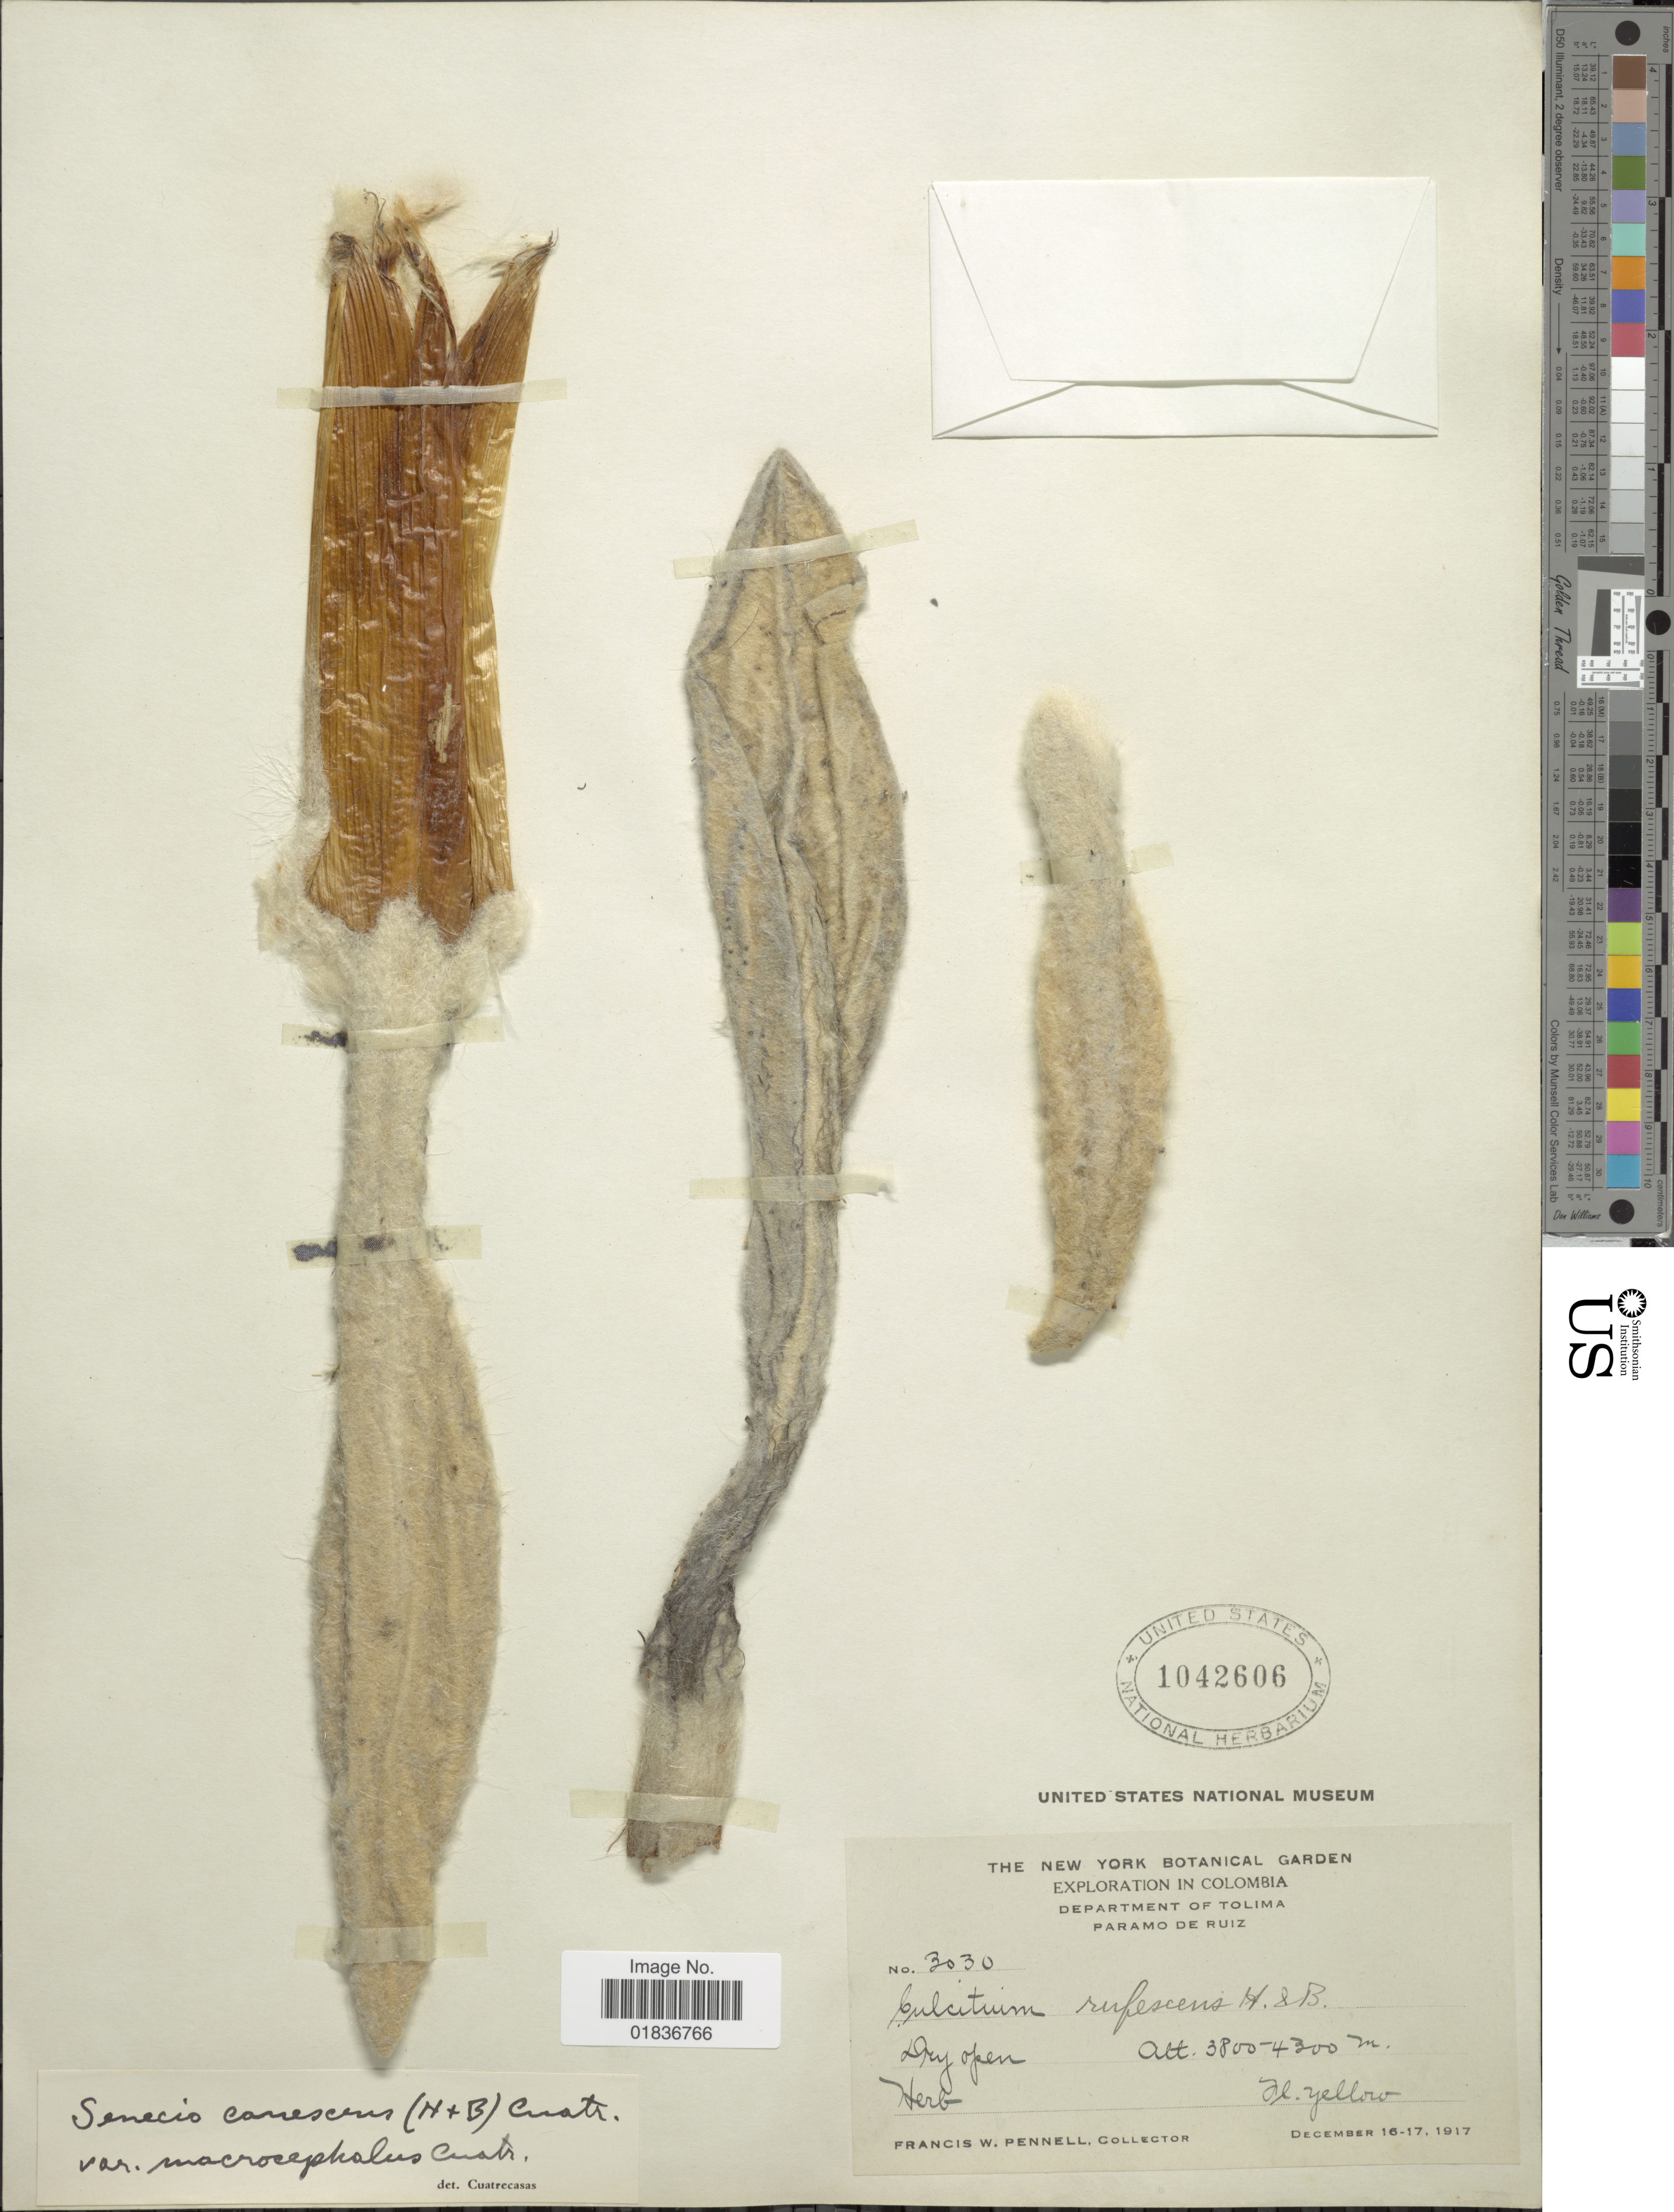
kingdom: Plantae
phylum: Tracheophyta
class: Magnoliopsida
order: Asterales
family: Asteraceae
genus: Senecio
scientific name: Senecio canescens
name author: (Bonpl.) Cuatrec.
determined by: Salomon, Luciana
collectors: F. W. Pennell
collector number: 3030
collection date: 1917-12-16/1917-12-17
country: Colombia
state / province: Tolima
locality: Department of Tolima. Paramo de Ruiz.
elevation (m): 3800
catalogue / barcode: US 1042606